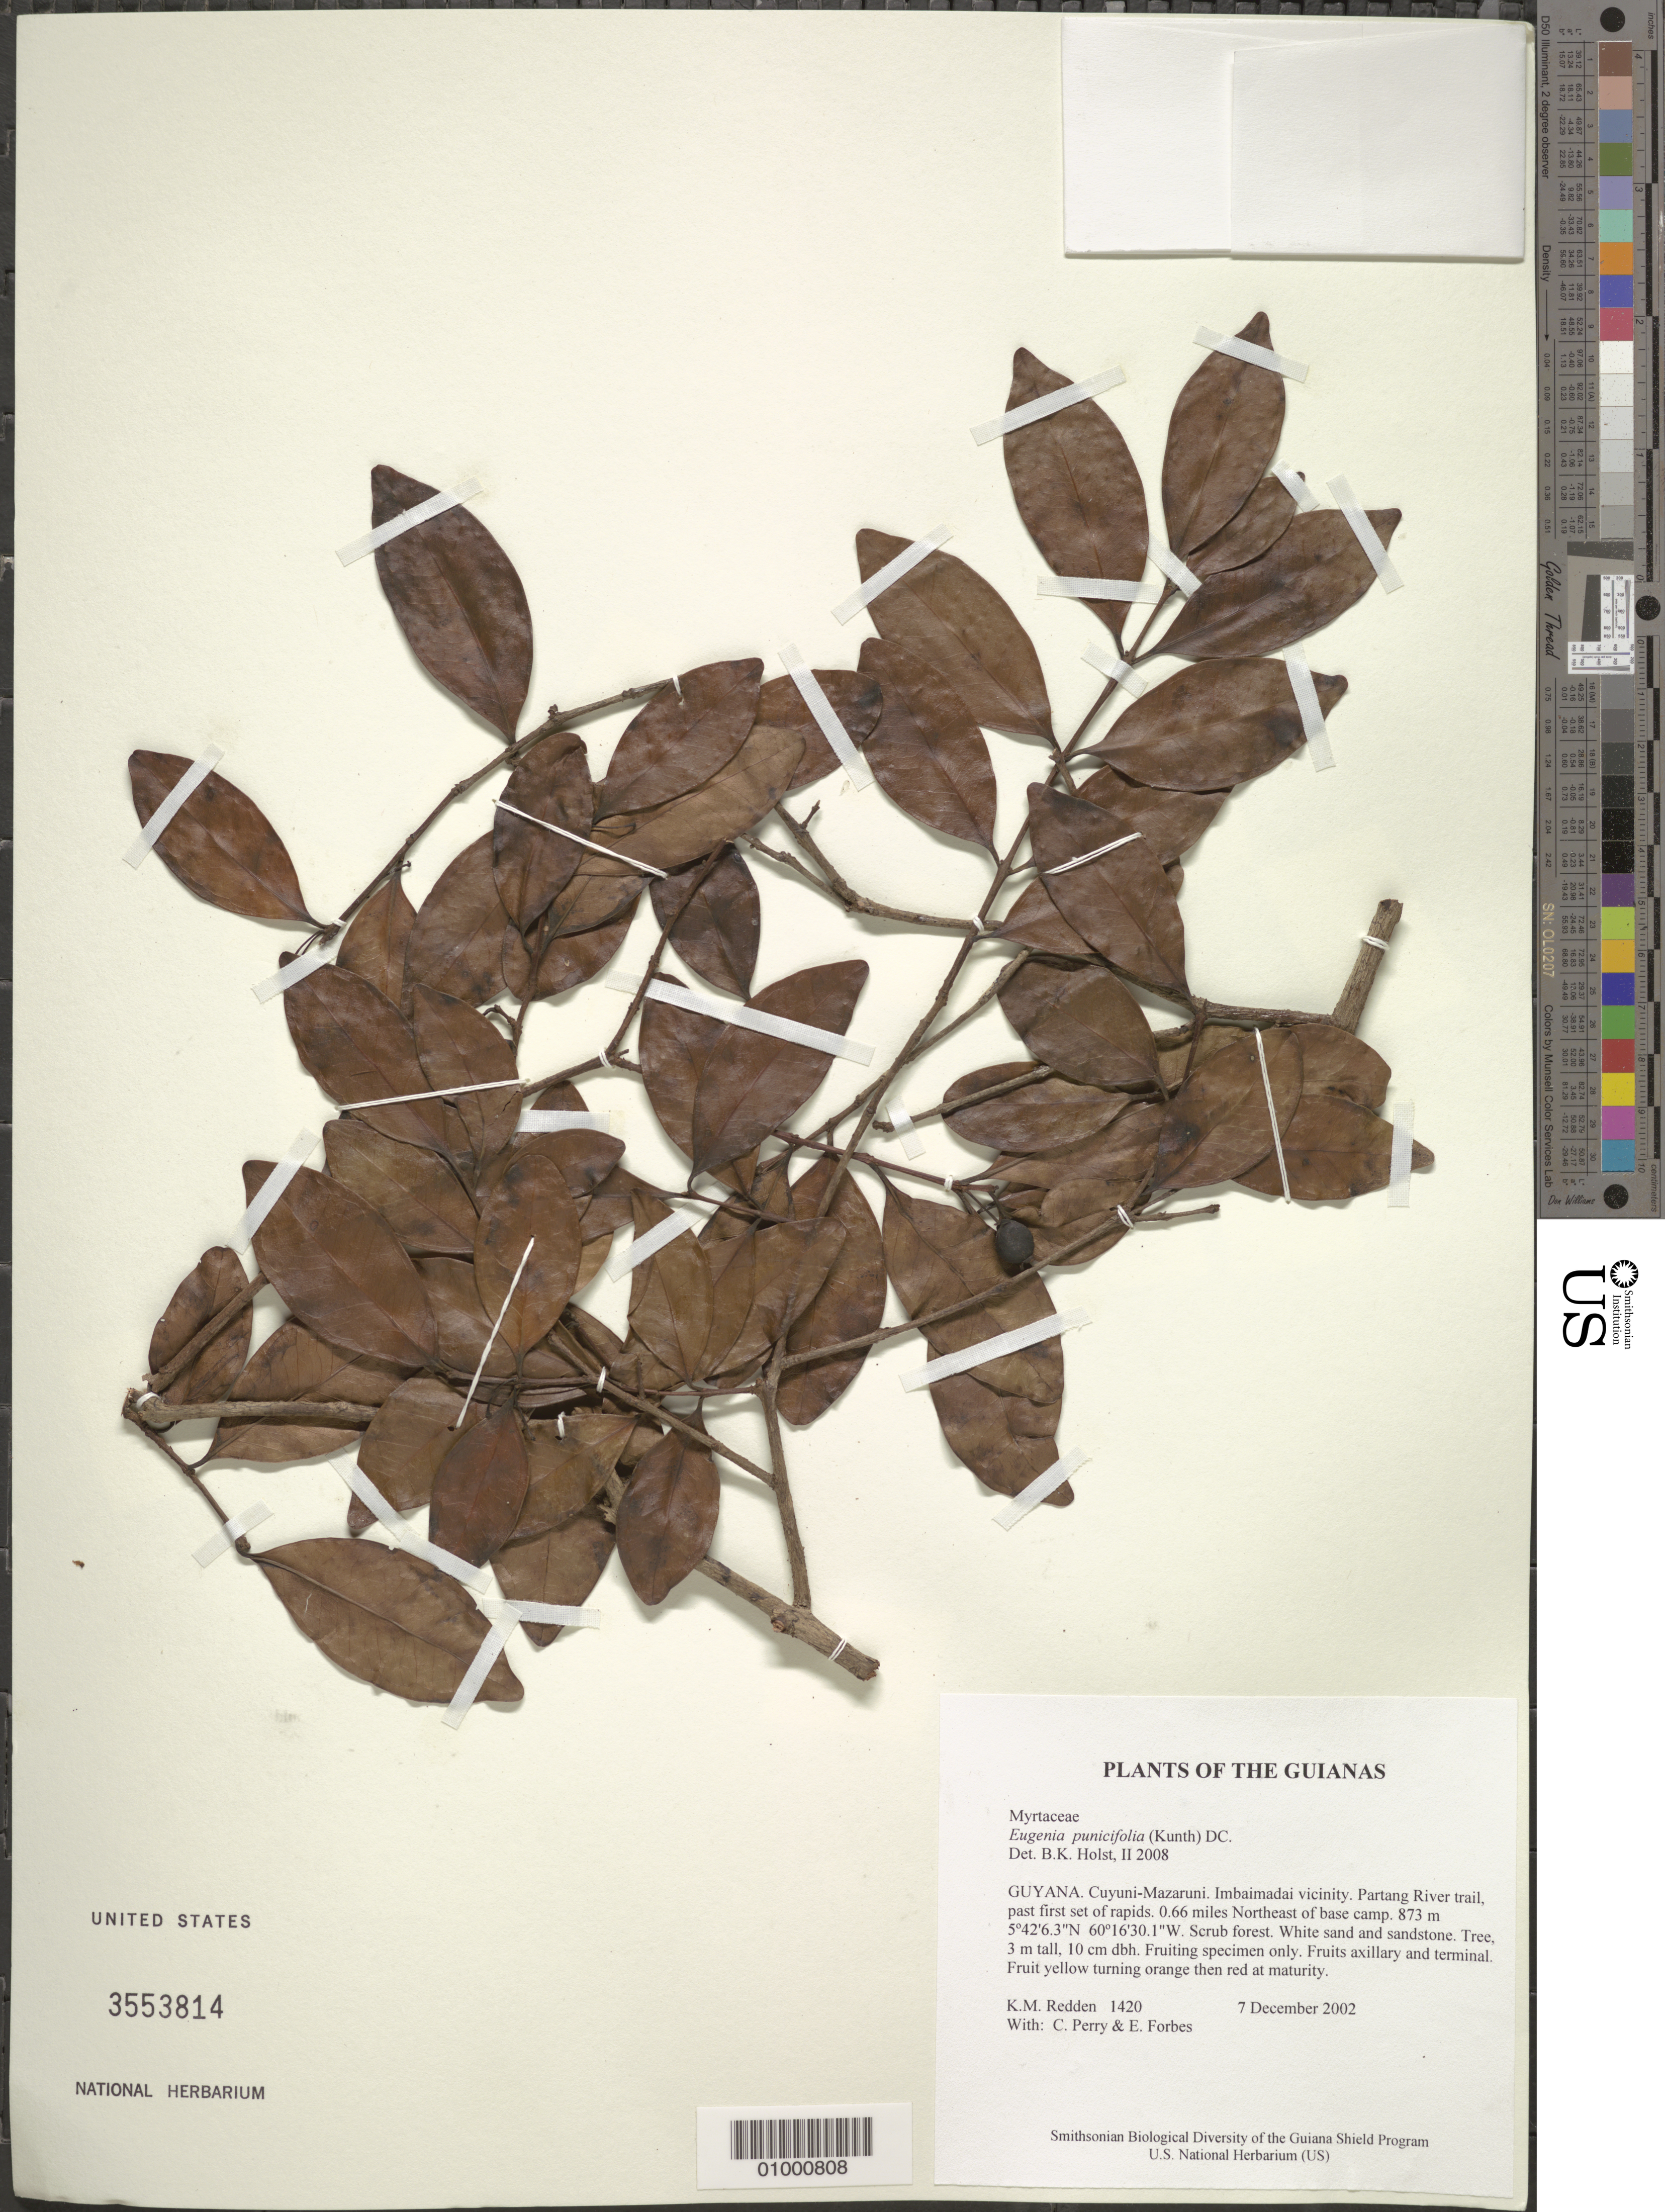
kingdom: Plantae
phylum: Tracheophyta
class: Magnoliopsida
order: Myrtales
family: Myrtaceae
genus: Eugenia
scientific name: Eugenia punicifolia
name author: (Kunth) DC.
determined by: Holst, Bruce K.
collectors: K. M. Redden, C. Perry & E. Forbes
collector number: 1420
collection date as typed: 7 December 2002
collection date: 2002-12-07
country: Guyana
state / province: Cuyuni-Mazaruni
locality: Imbaimadai vicinity. Partang River trail, past first set of rapids. 0.66 miles Northeast of base camp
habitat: Scrub forest. White sand and sandstone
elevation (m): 873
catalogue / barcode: US 3553814